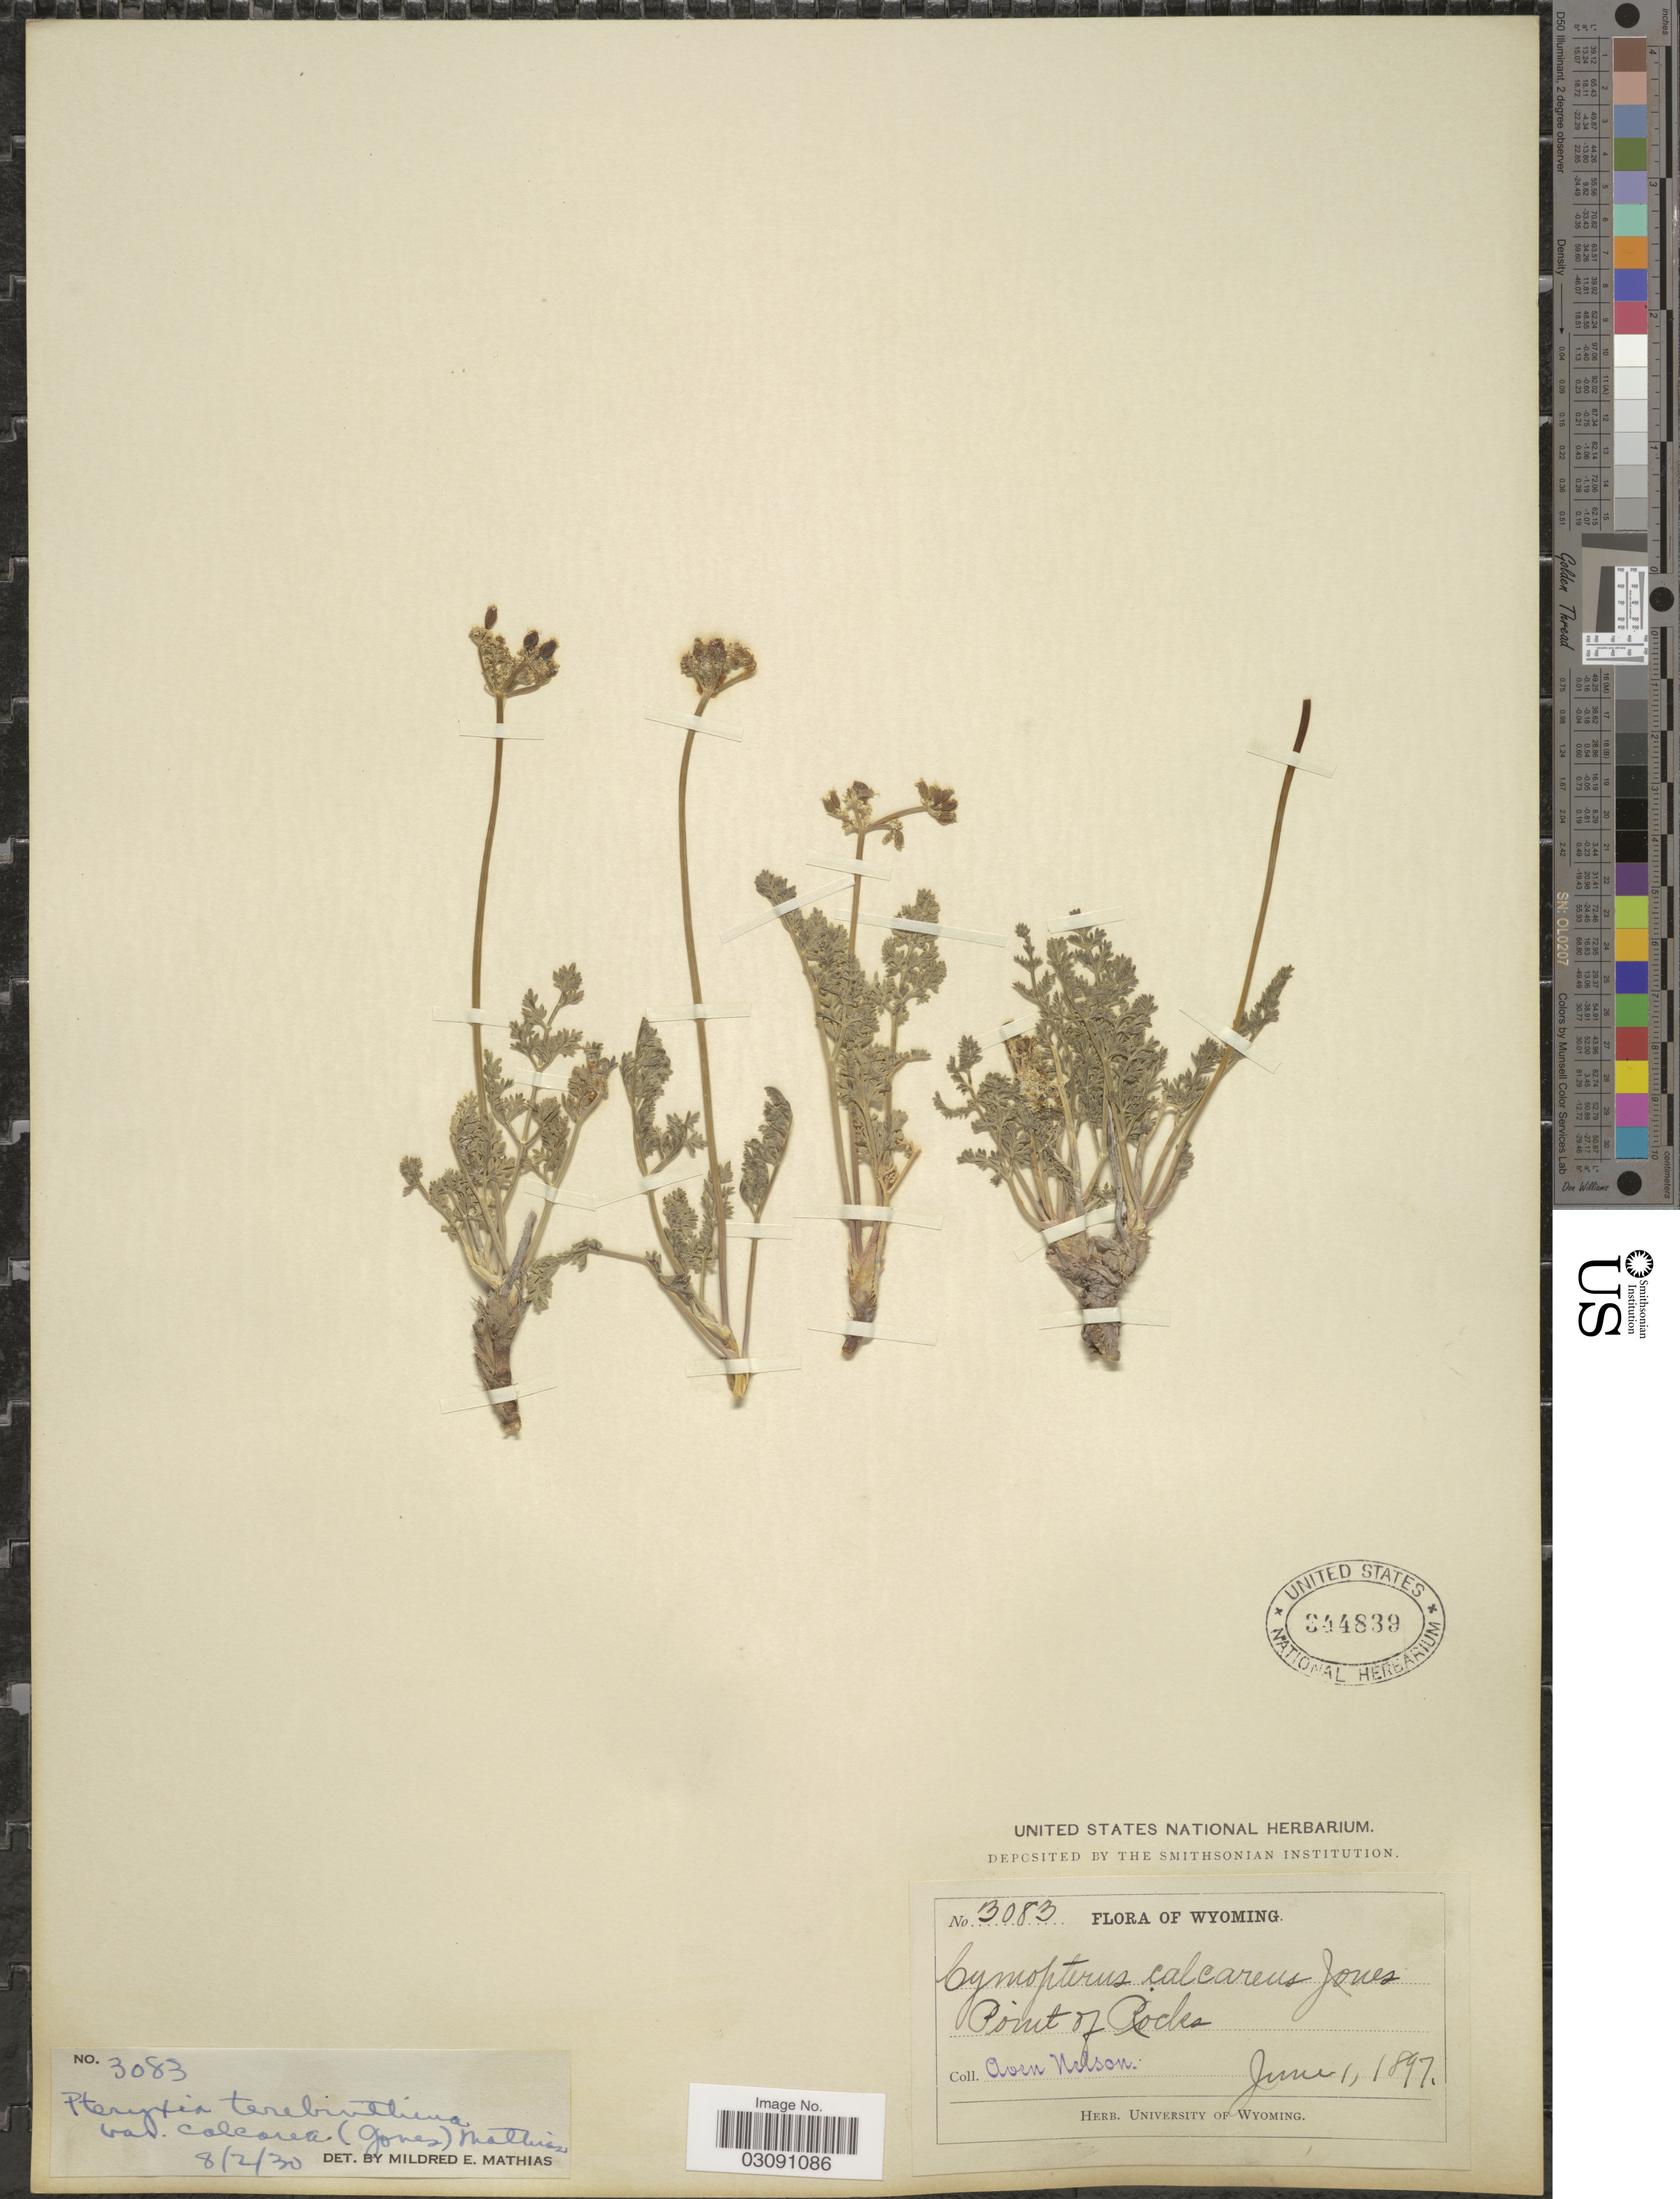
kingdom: Plantae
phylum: Tracheophyta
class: Magnoliopsida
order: Apiales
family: Apiaceae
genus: Pteryxia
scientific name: Pteryxia terebinthina var. calcarea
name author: (M.E. Jones) Mathias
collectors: A. Nelson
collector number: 3083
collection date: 1897-06-01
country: United States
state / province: Wyoming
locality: Point of Rocks.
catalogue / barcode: US 344839